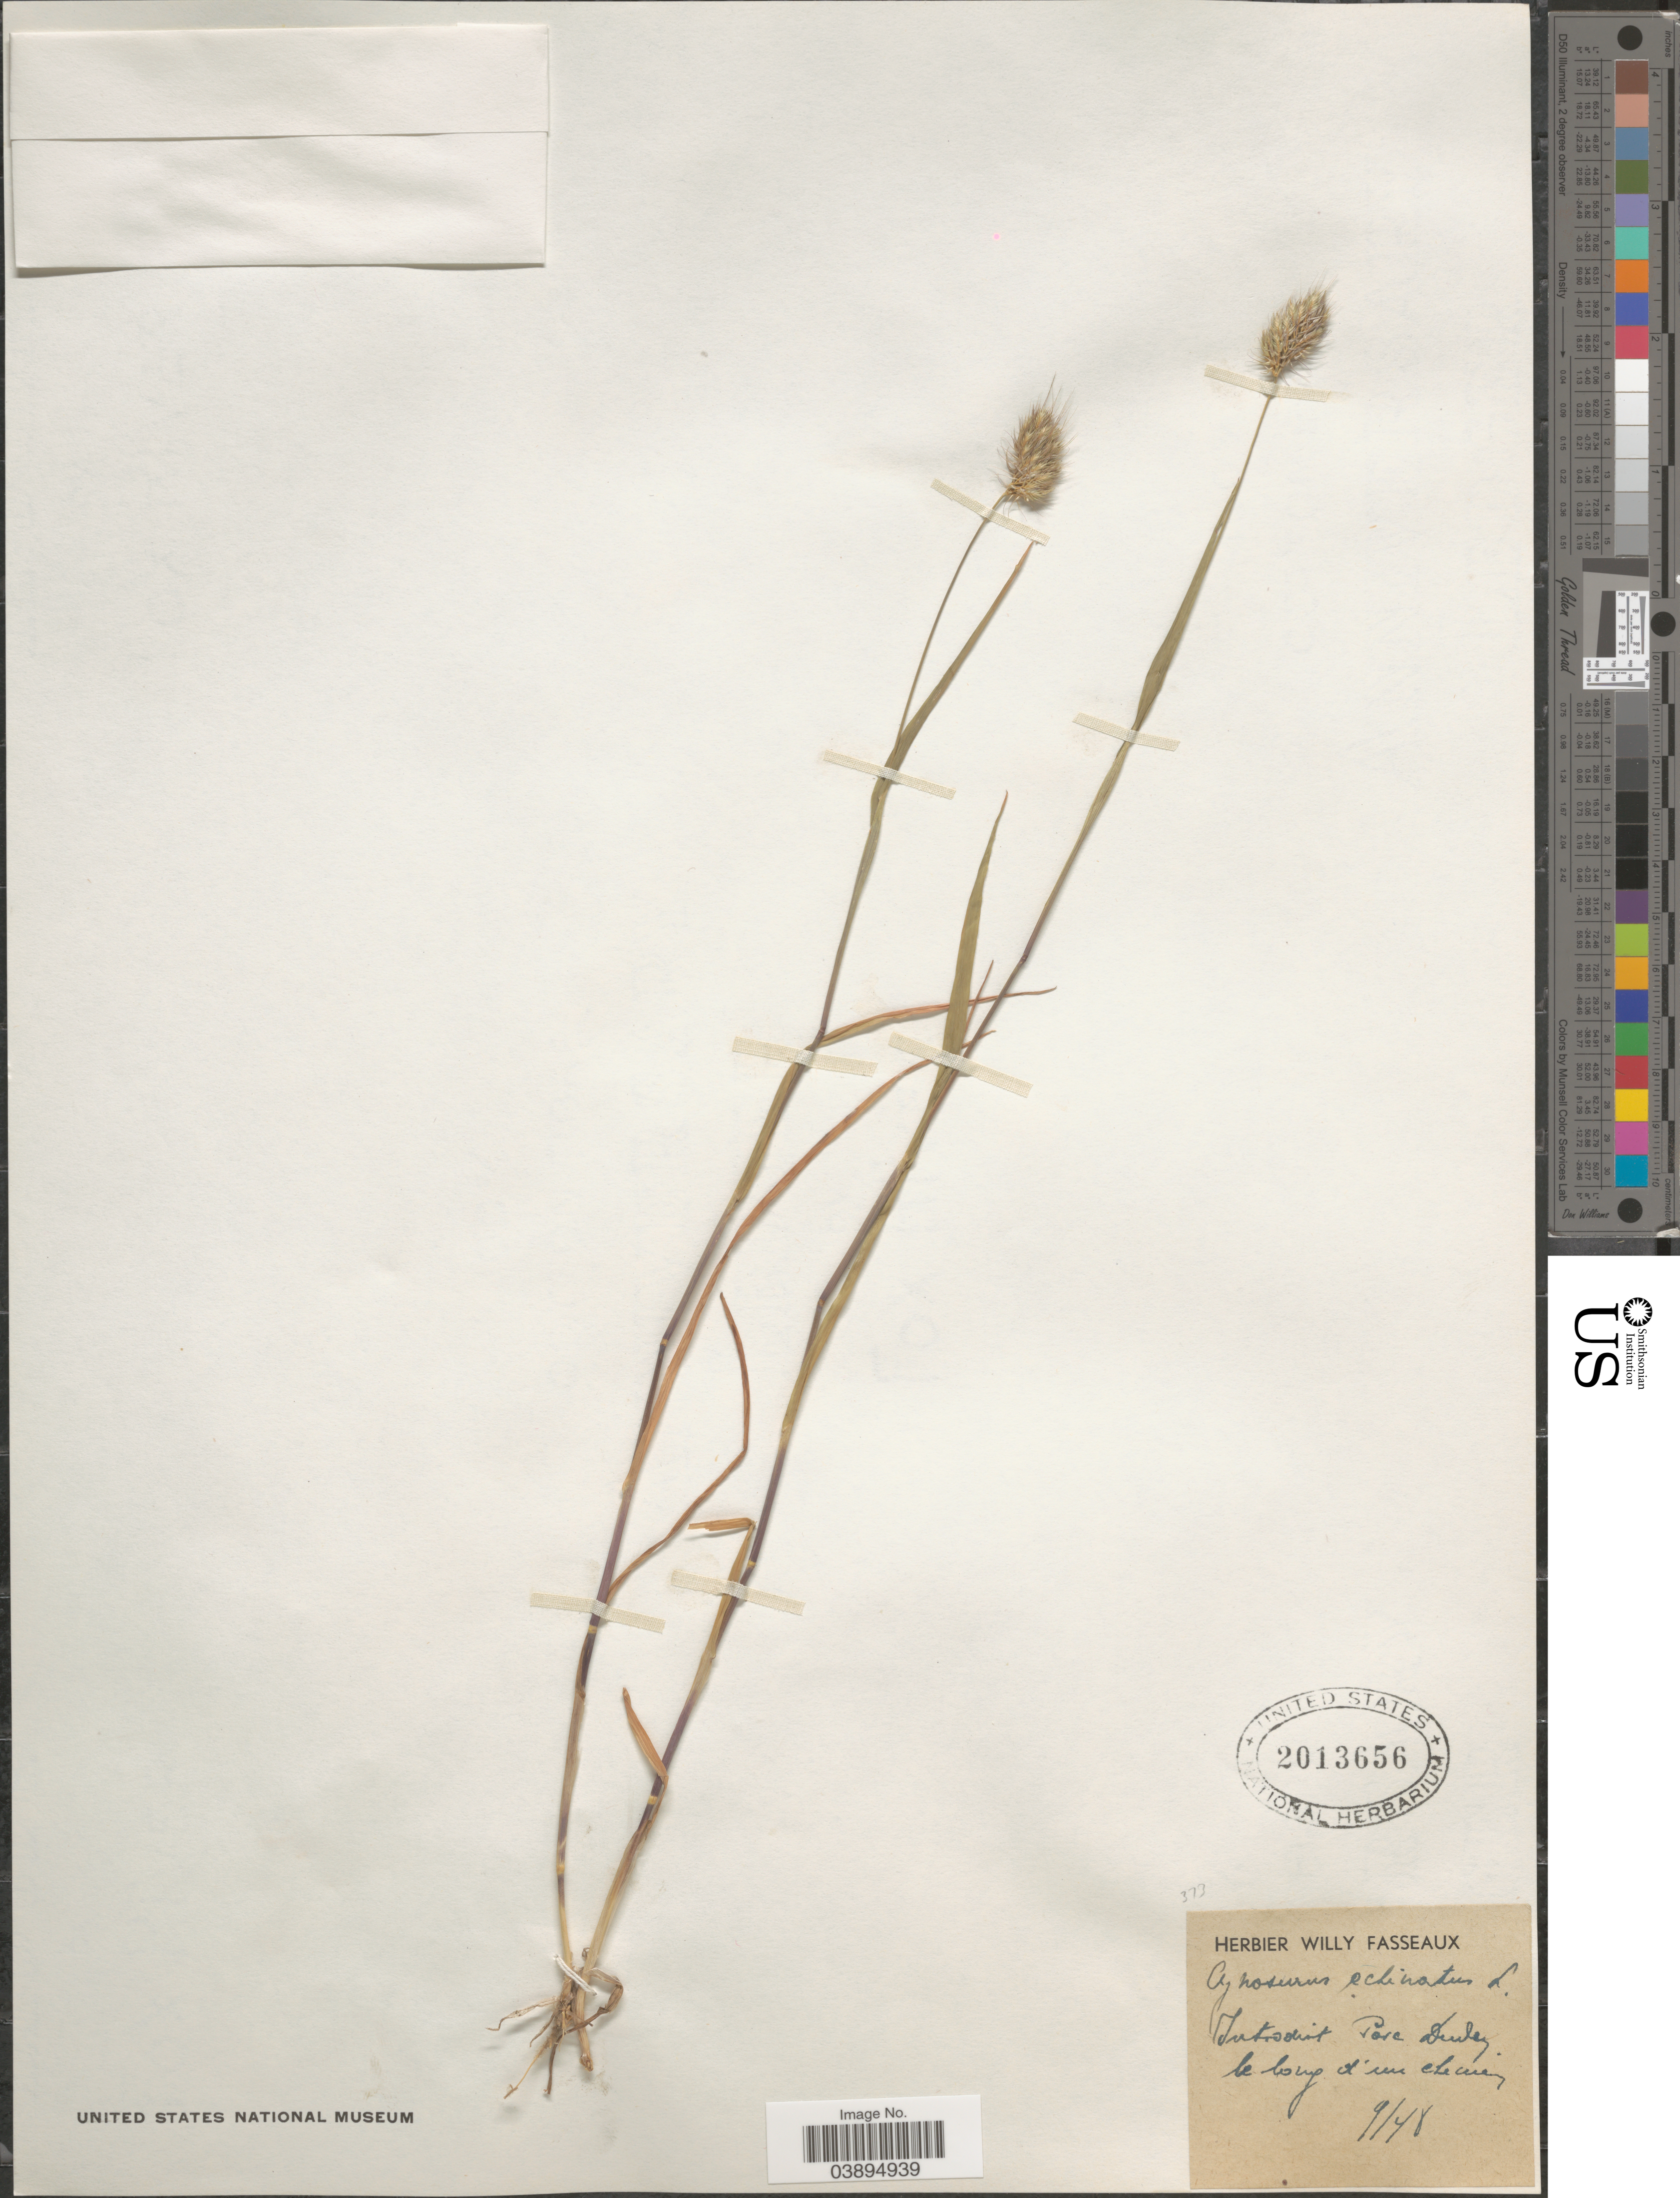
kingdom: Plantae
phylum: Tracheophyta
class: Liliopsida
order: Poales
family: Poaceae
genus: Cynosurus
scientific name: Cynosurus echinatus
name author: L.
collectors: Ex herb. Willy Fasseaux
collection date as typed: Transcribed d/m/y: /9/48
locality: Parc Deuley le long et' un etecue. [interpreted]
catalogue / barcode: US 2013656